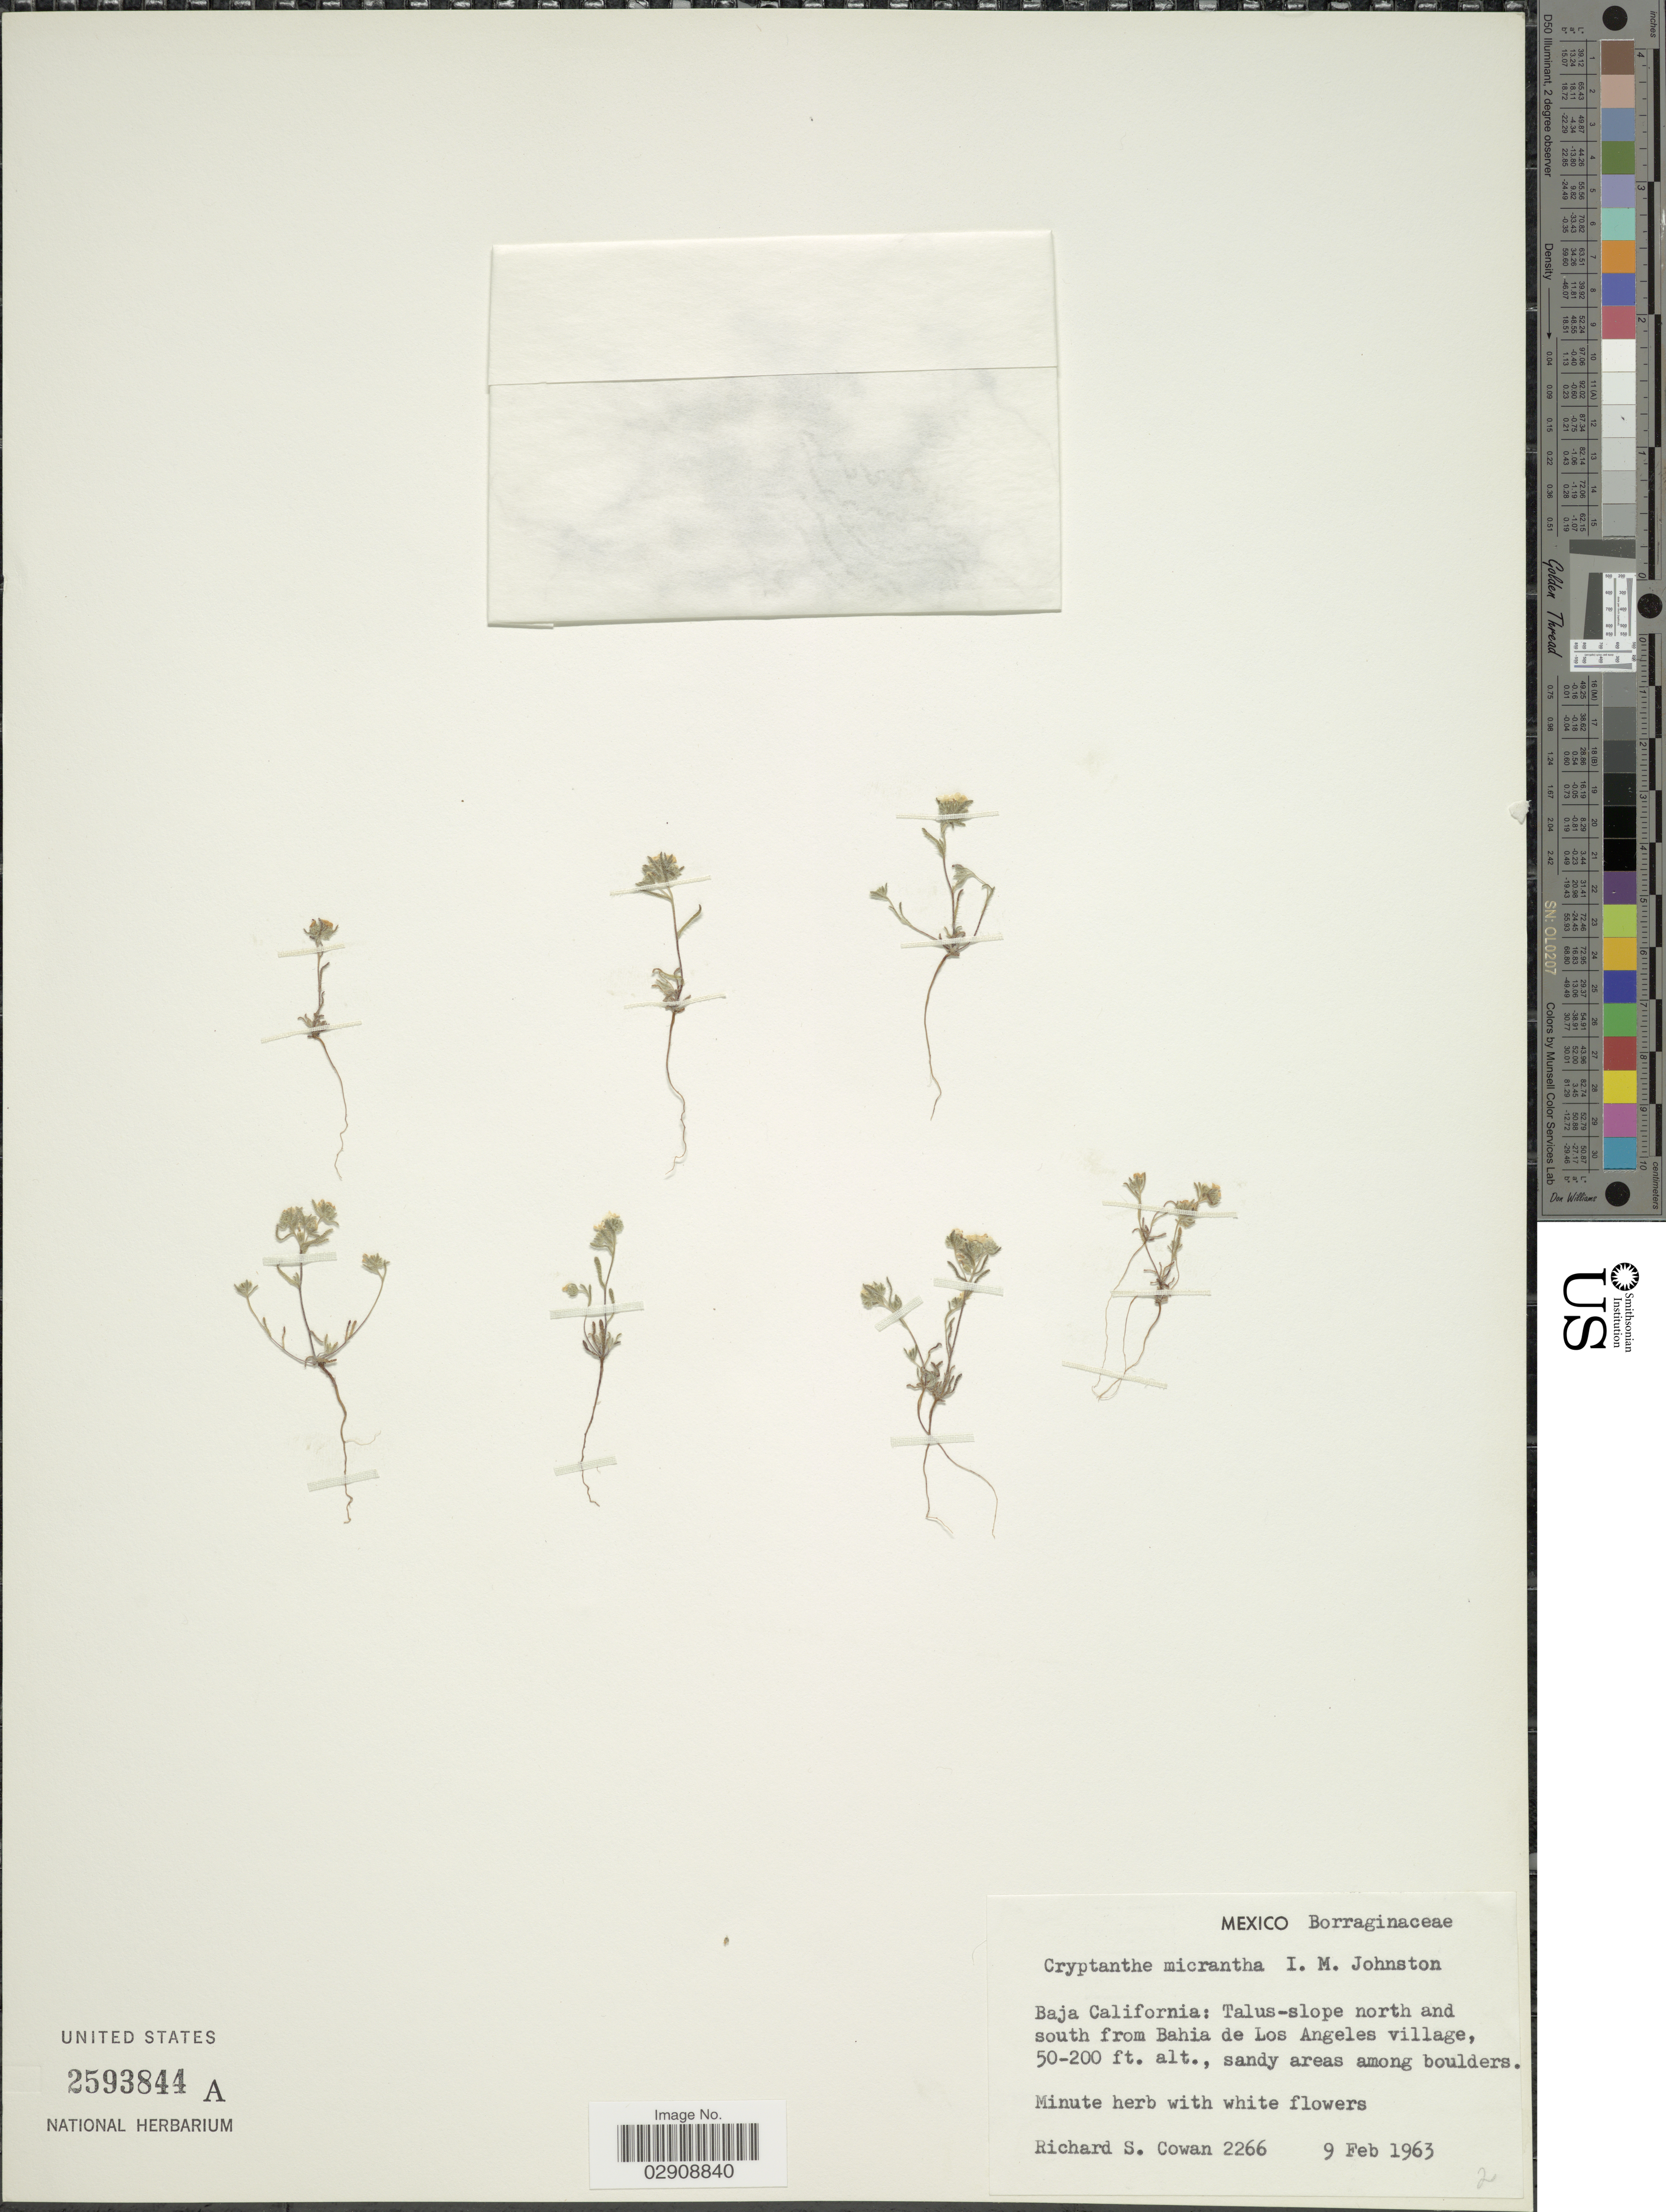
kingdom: Plantae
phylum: Tracheophyta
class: Magnoliopsida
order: Boraginales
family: Boraginaceae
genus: Cryptantha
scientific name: Cryptantha micrantha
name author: (Torr.) I.M. Johnst.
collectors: R. S. Cowan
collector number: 2266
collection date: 1963-02-09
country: Mexico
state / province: Baja California Norte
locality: Talus-slope north and south from Bahia de Los Angeles village.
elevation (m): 15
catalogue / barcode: US 2593844A